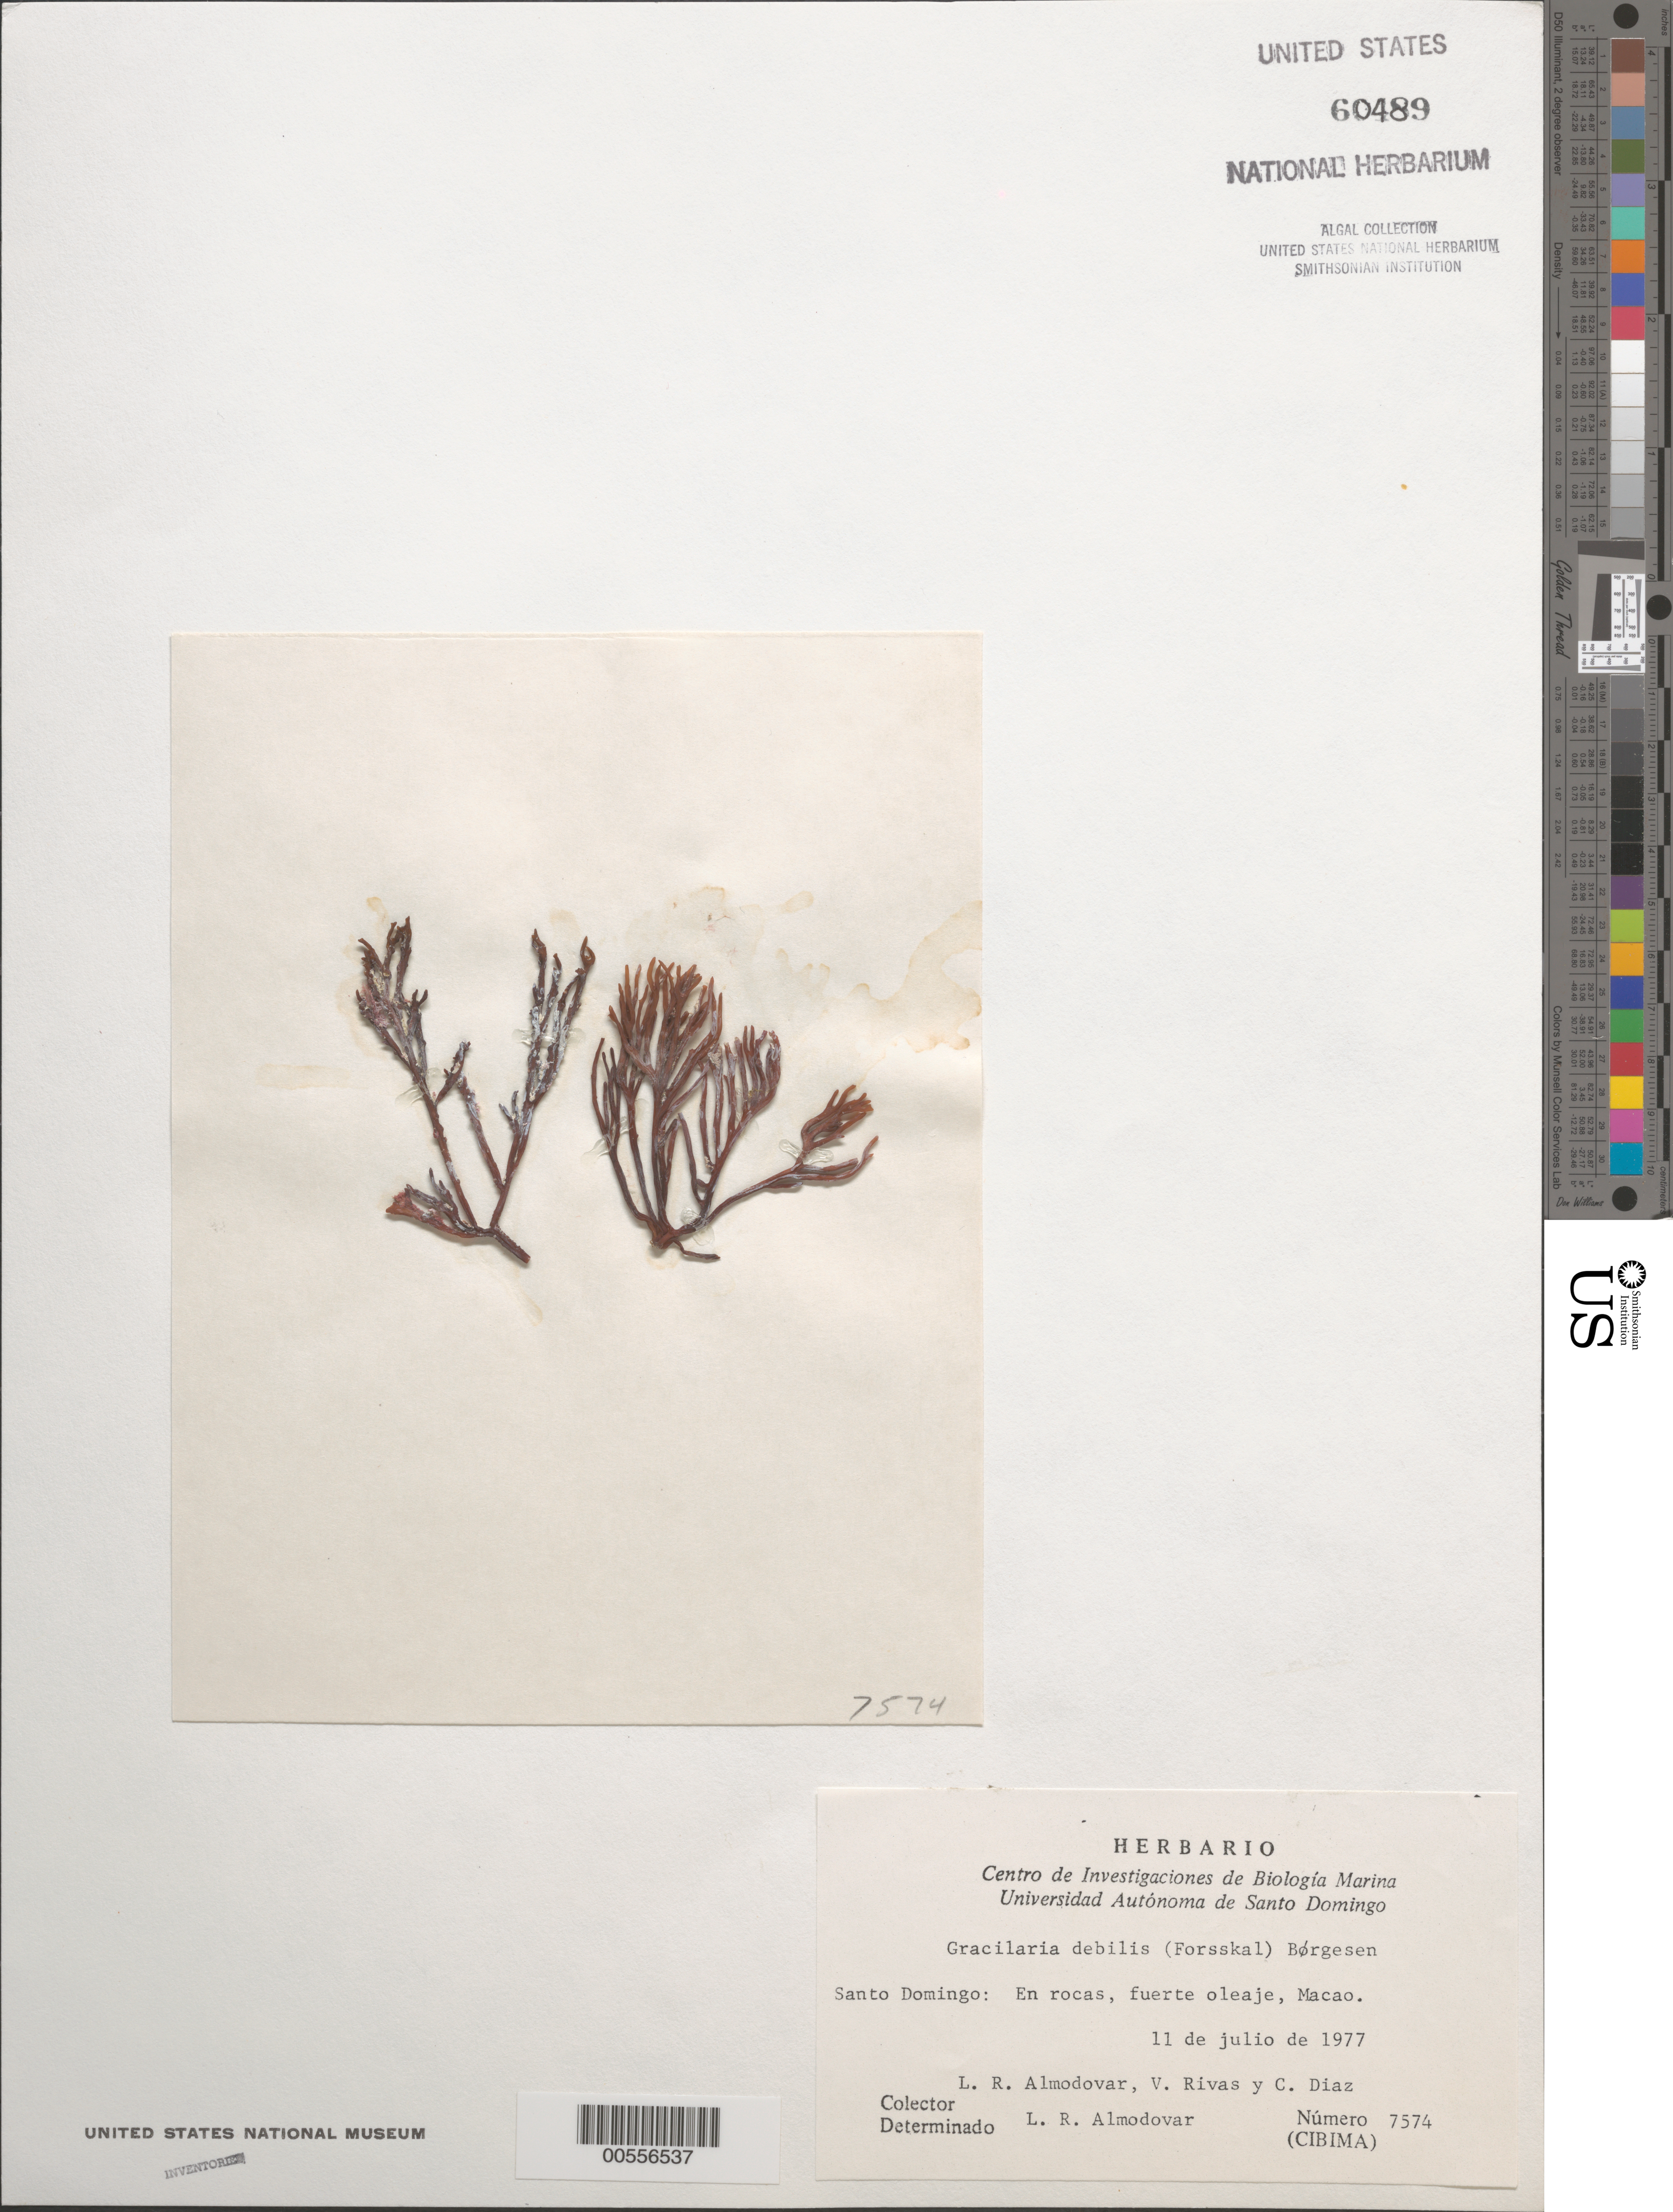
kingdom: Plantae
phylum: Rhodophyta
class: Florideophyceae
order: Gracilariales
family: Gracilariaceae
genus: Gracilaria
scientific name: Gracilaria debilis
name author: (Forssk.) Børgesen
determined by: Almodovar, L. R.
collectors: L. Almodovar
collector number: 7574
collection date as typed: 11 Jul 1977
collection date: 1977-07-11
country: Dominican Republic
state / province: La Altagracía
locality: Macao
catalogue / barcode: US 60489